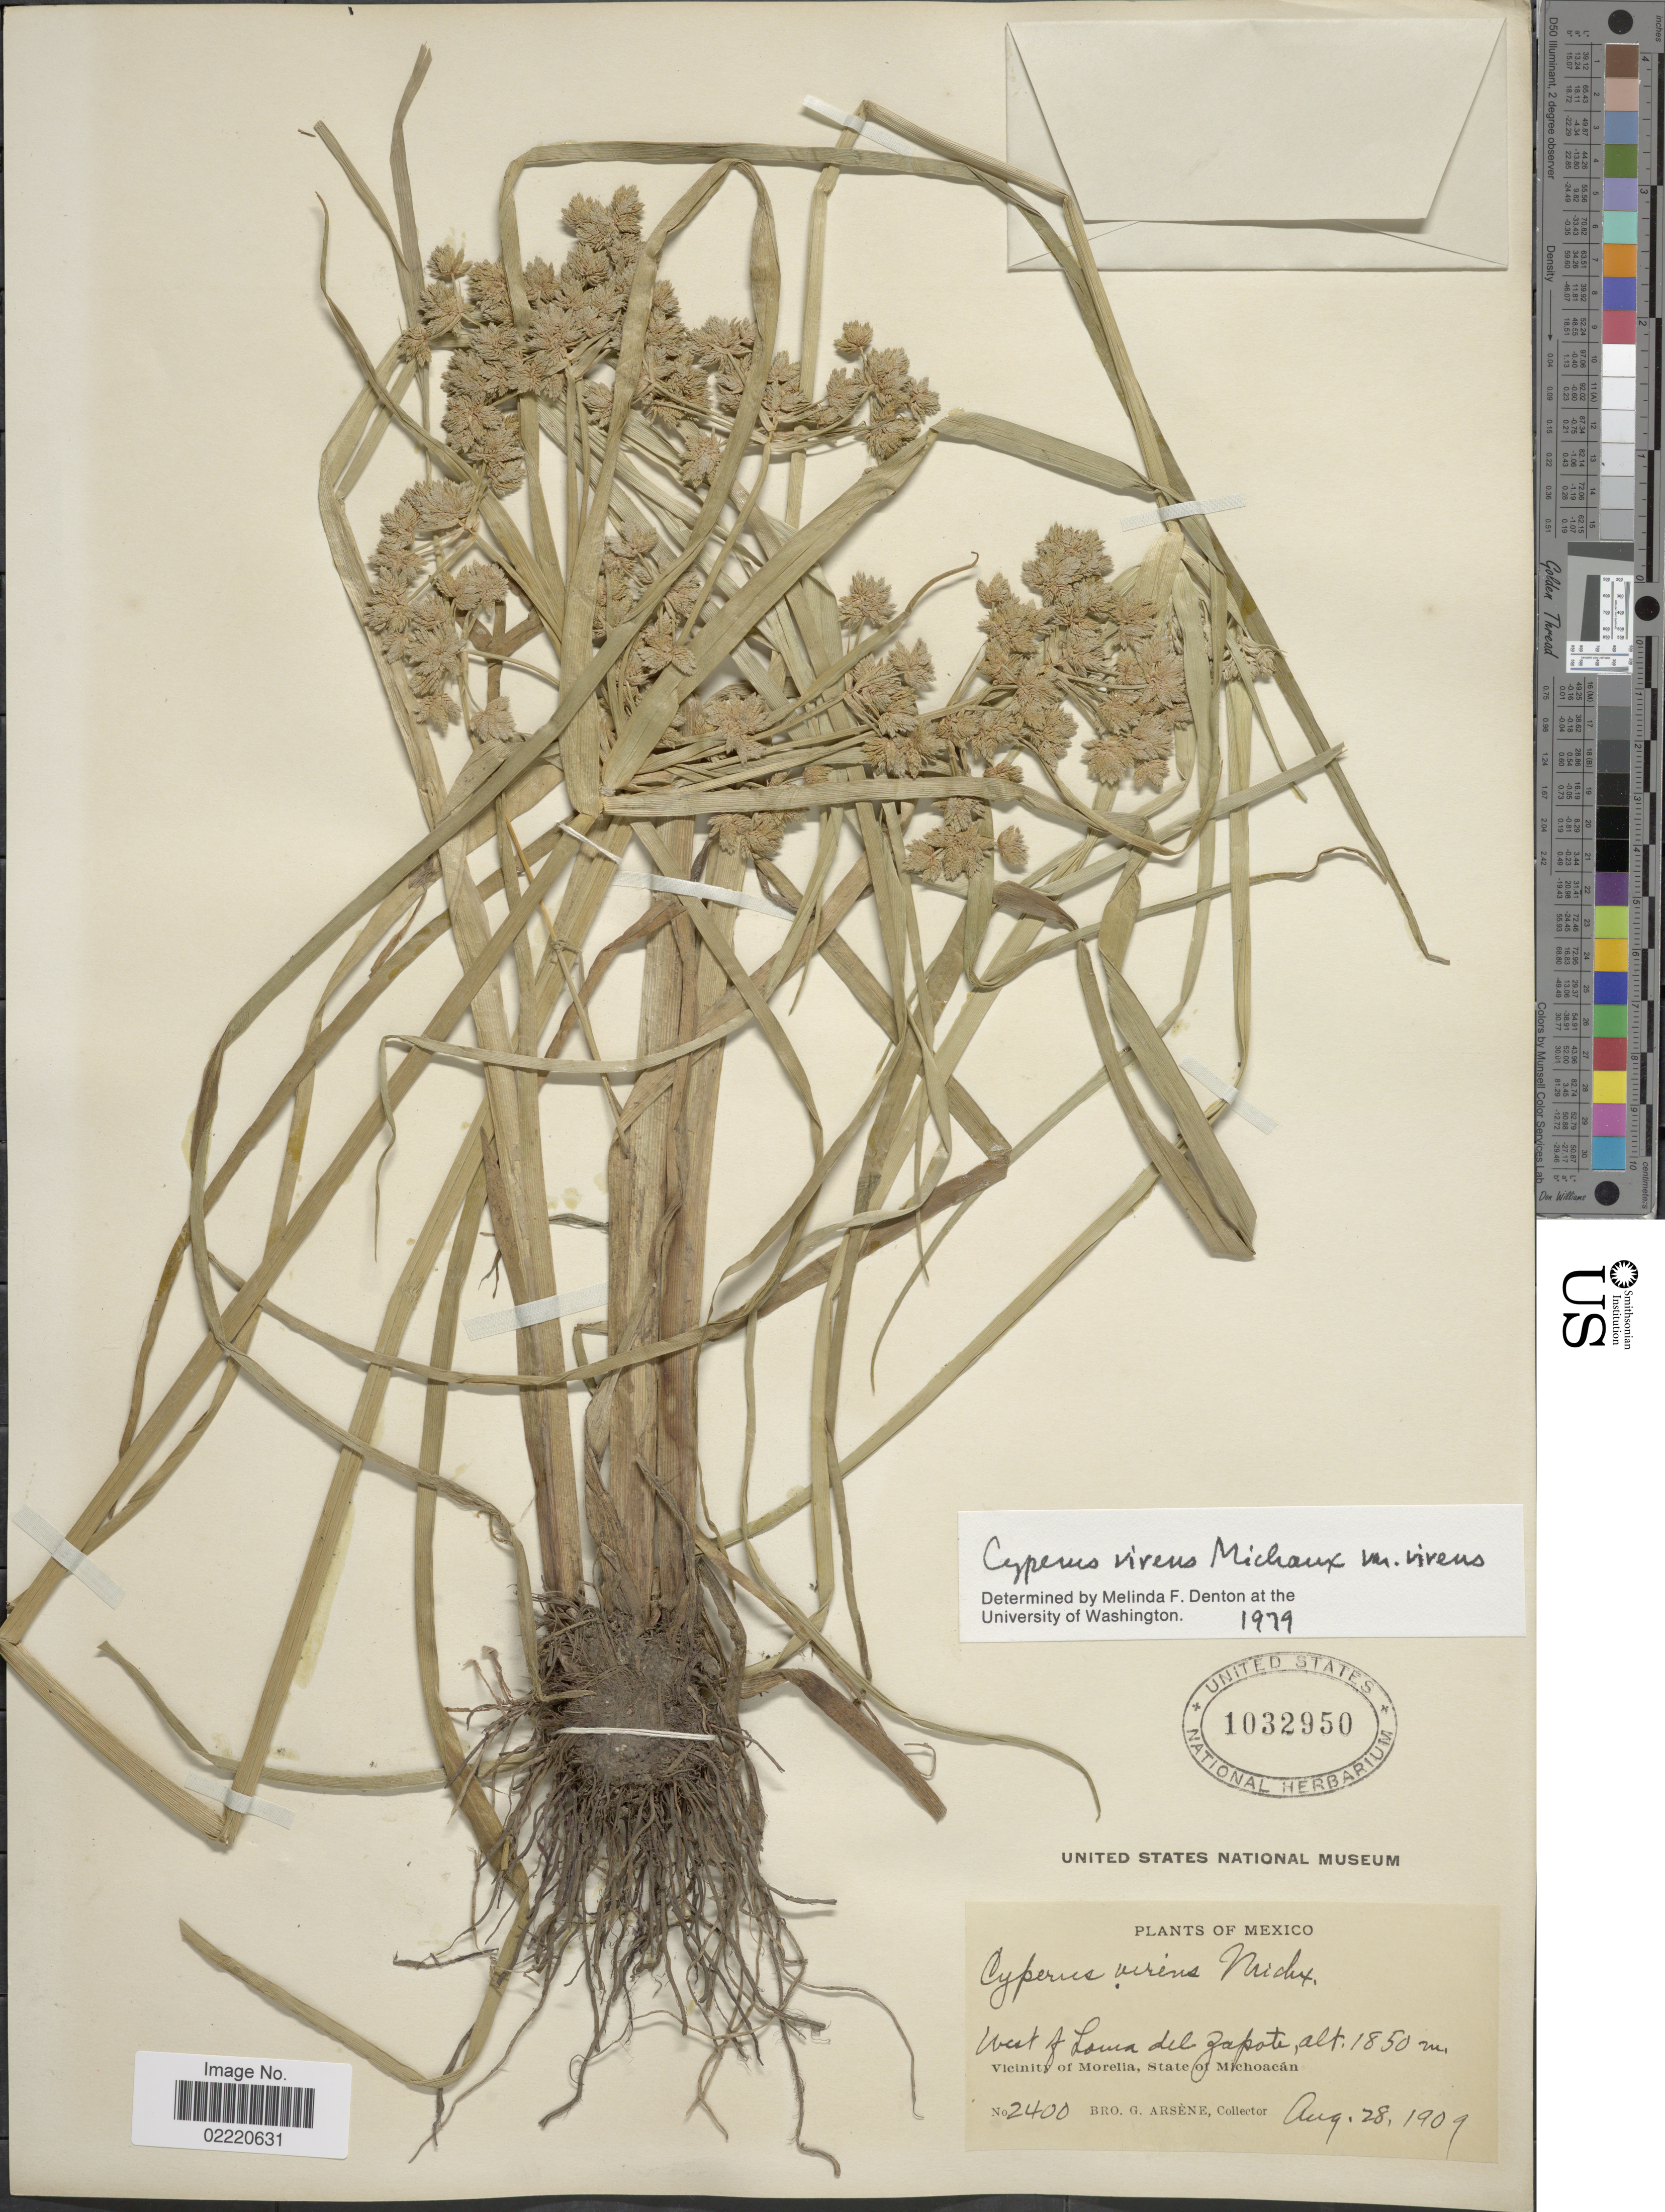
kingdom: Plantae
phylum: Tracheophyta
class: Liliopsida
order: Poales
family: Cyperaceae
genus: Cyperus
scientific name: Cyperus virens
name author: Michx.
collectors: Bro. G. Arsène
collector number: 2400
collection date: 1909-08-28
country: Mexico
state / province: Michoacán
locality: West of Loma del Zapote, Vicinity of Morelia, State of Michoacan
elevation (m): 1850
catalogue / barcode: US 1032950